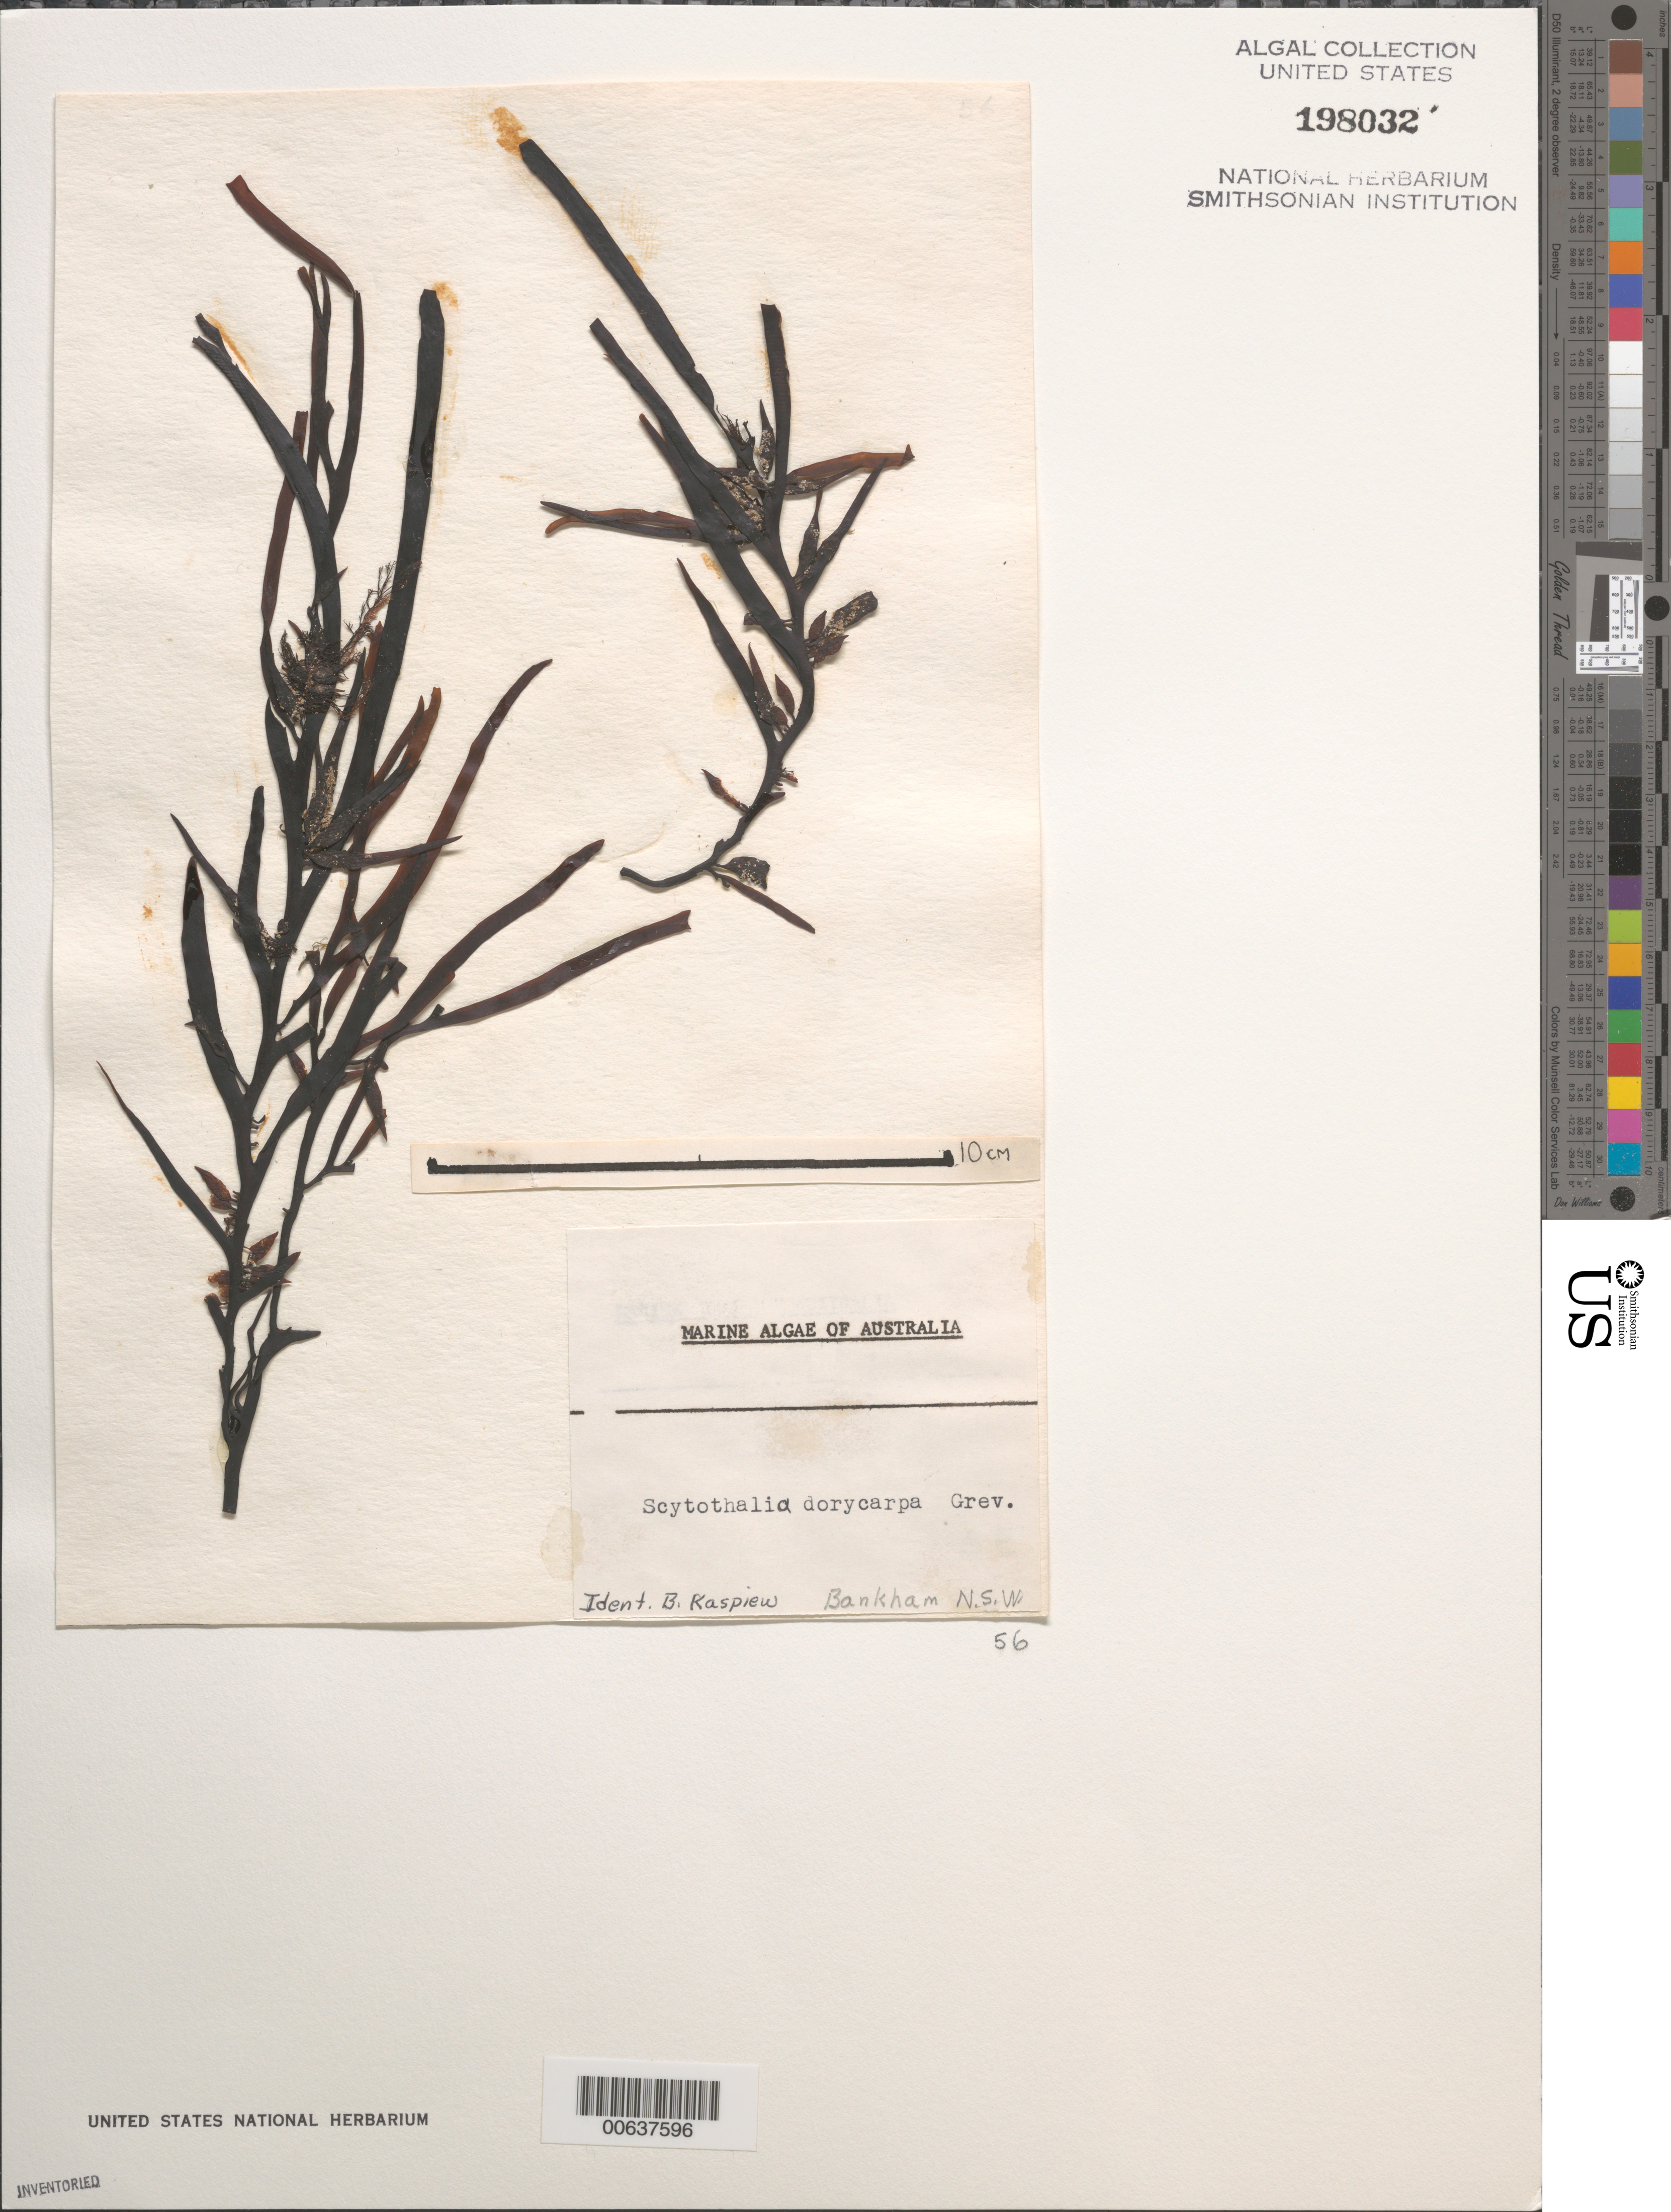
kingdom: Chromista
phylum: Ochrophyta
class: Phaeophyceae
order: Fucales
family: Seirococcaceae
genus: Scytothalia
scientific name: Scytothalia dorycarpa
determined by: Kaspiew, B.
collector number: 56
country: Australia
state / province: New South Wales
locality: Bankham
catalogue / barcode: US 198032